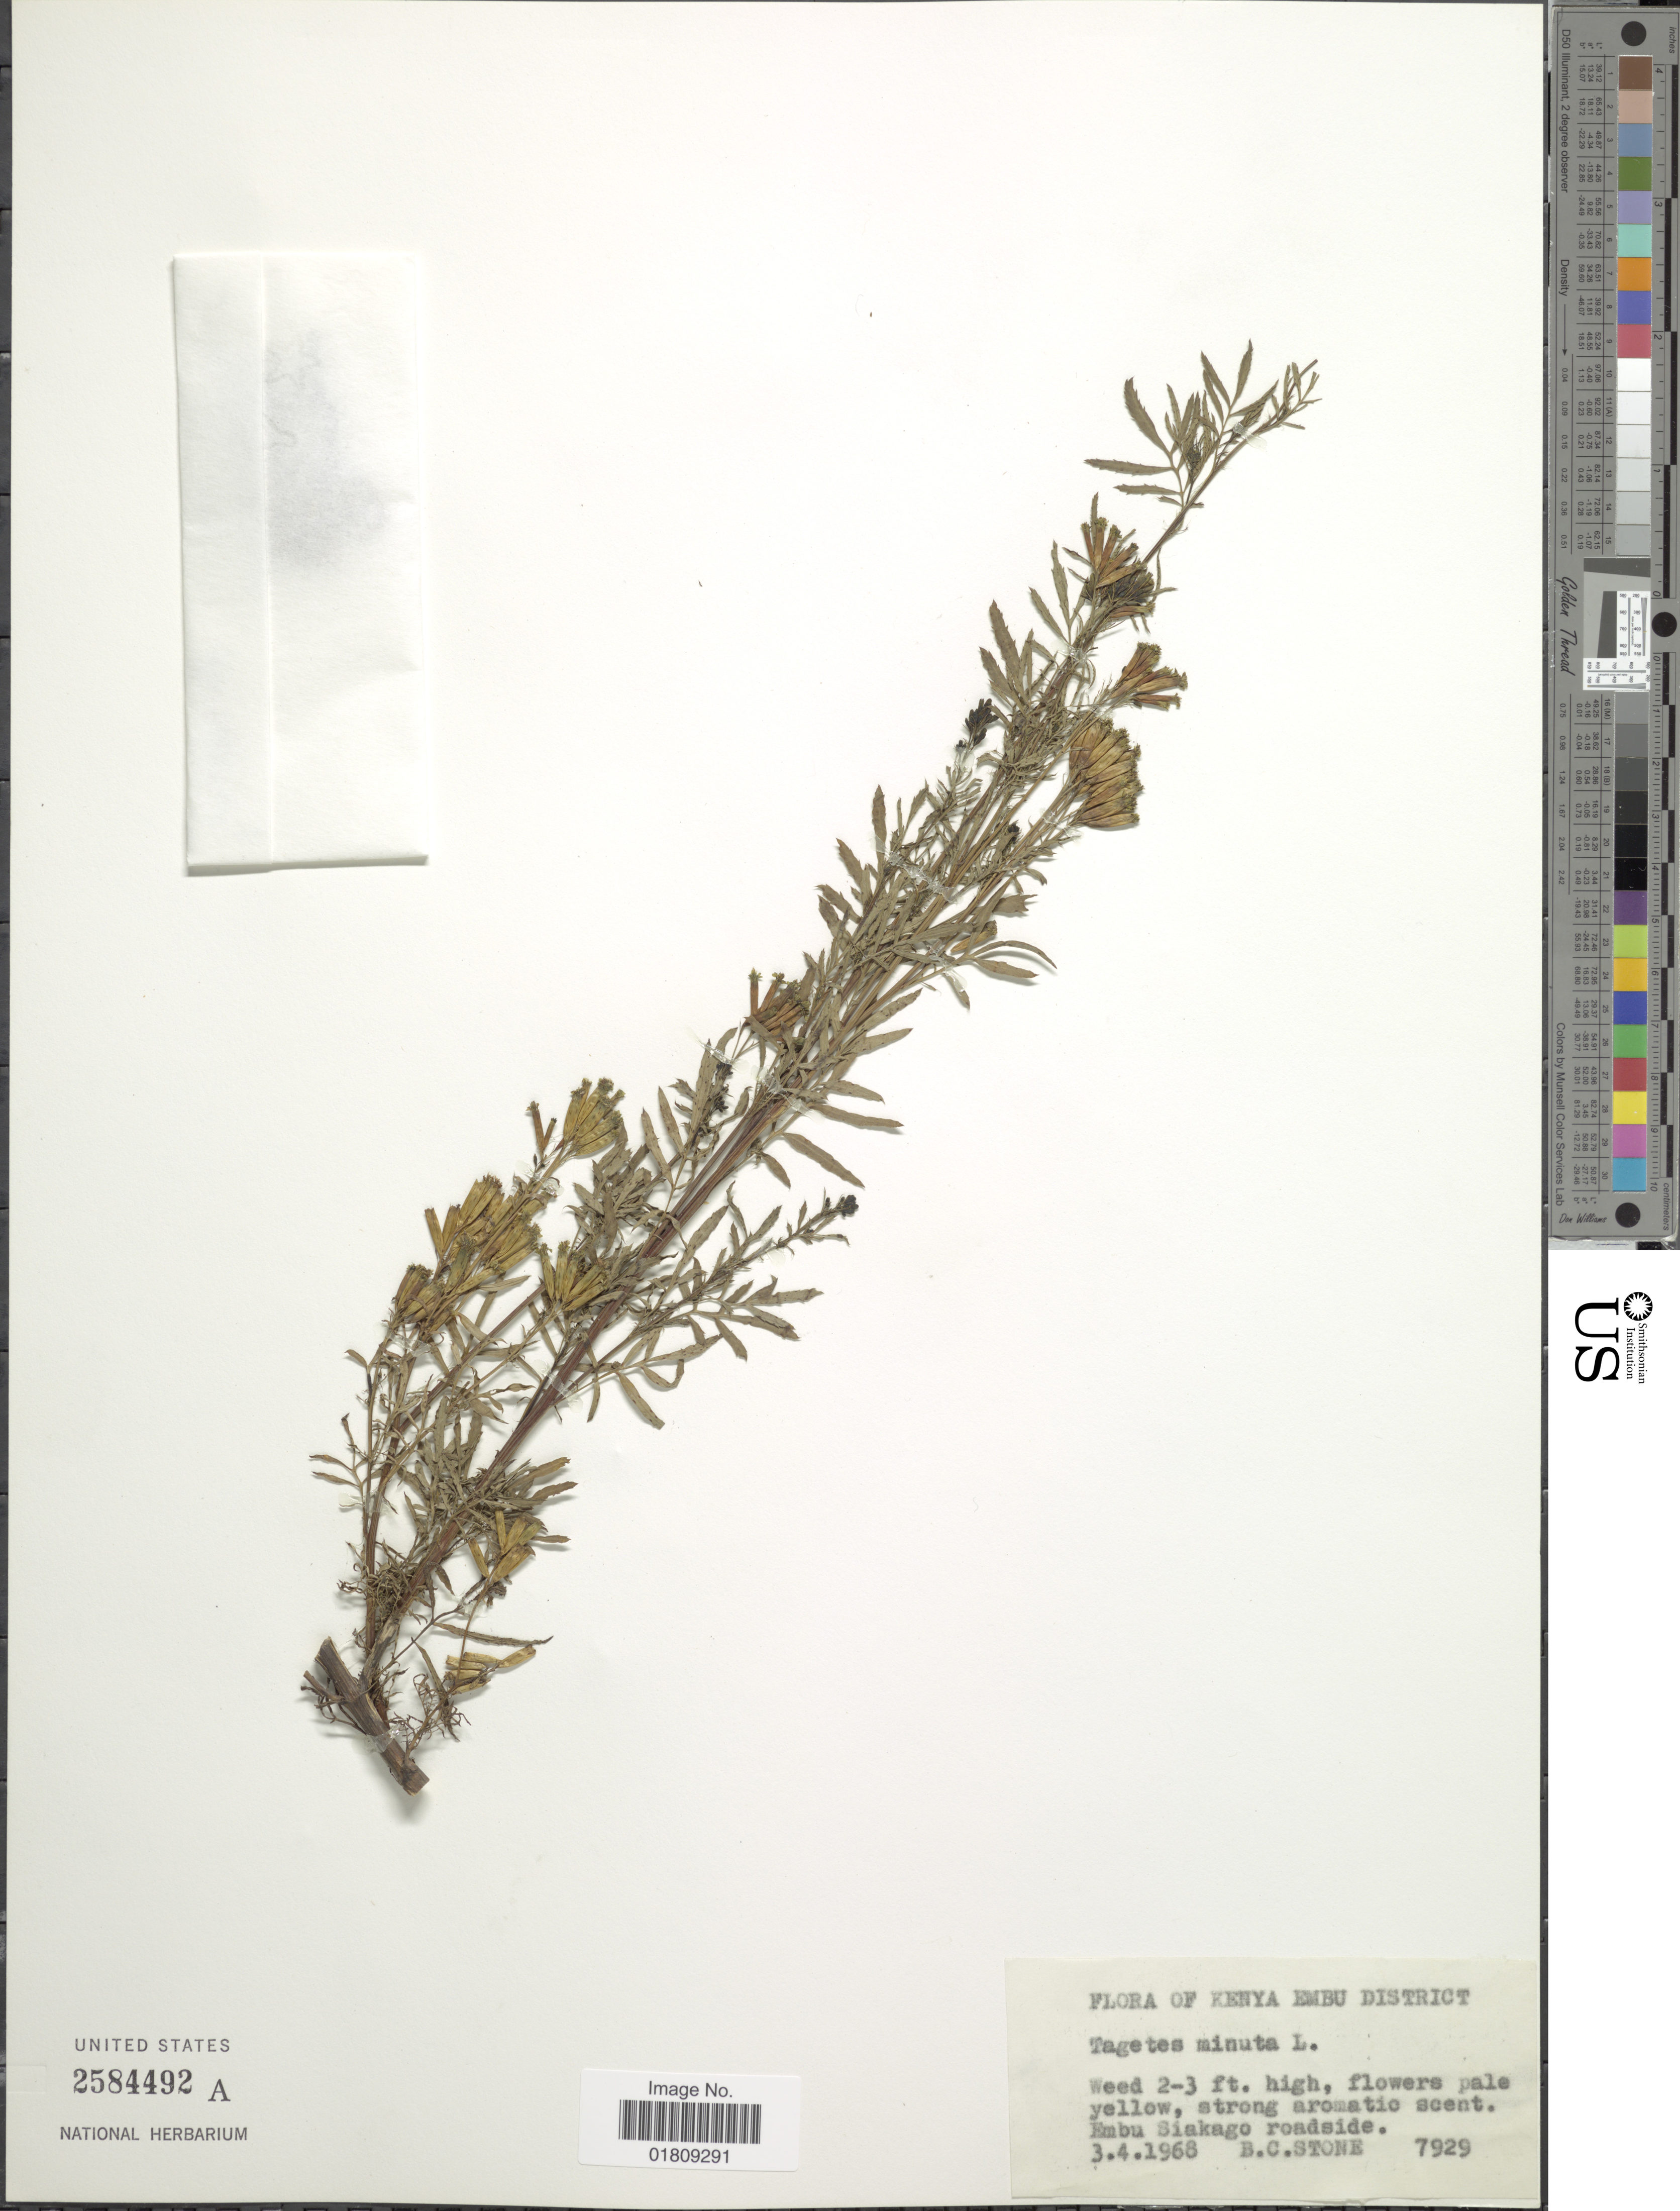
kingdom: Plantae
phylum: Tracheophyta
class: Magnoliopsida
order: Asterales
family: Asteraceae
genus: Tagetes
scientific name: Tagetes minuta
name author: L.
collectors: B. C. Stone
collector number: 7929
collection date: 1968-04-03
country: Kenya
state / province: Embu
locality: Embu Siakago [interpreted] roadside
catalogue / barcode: US 2584492A